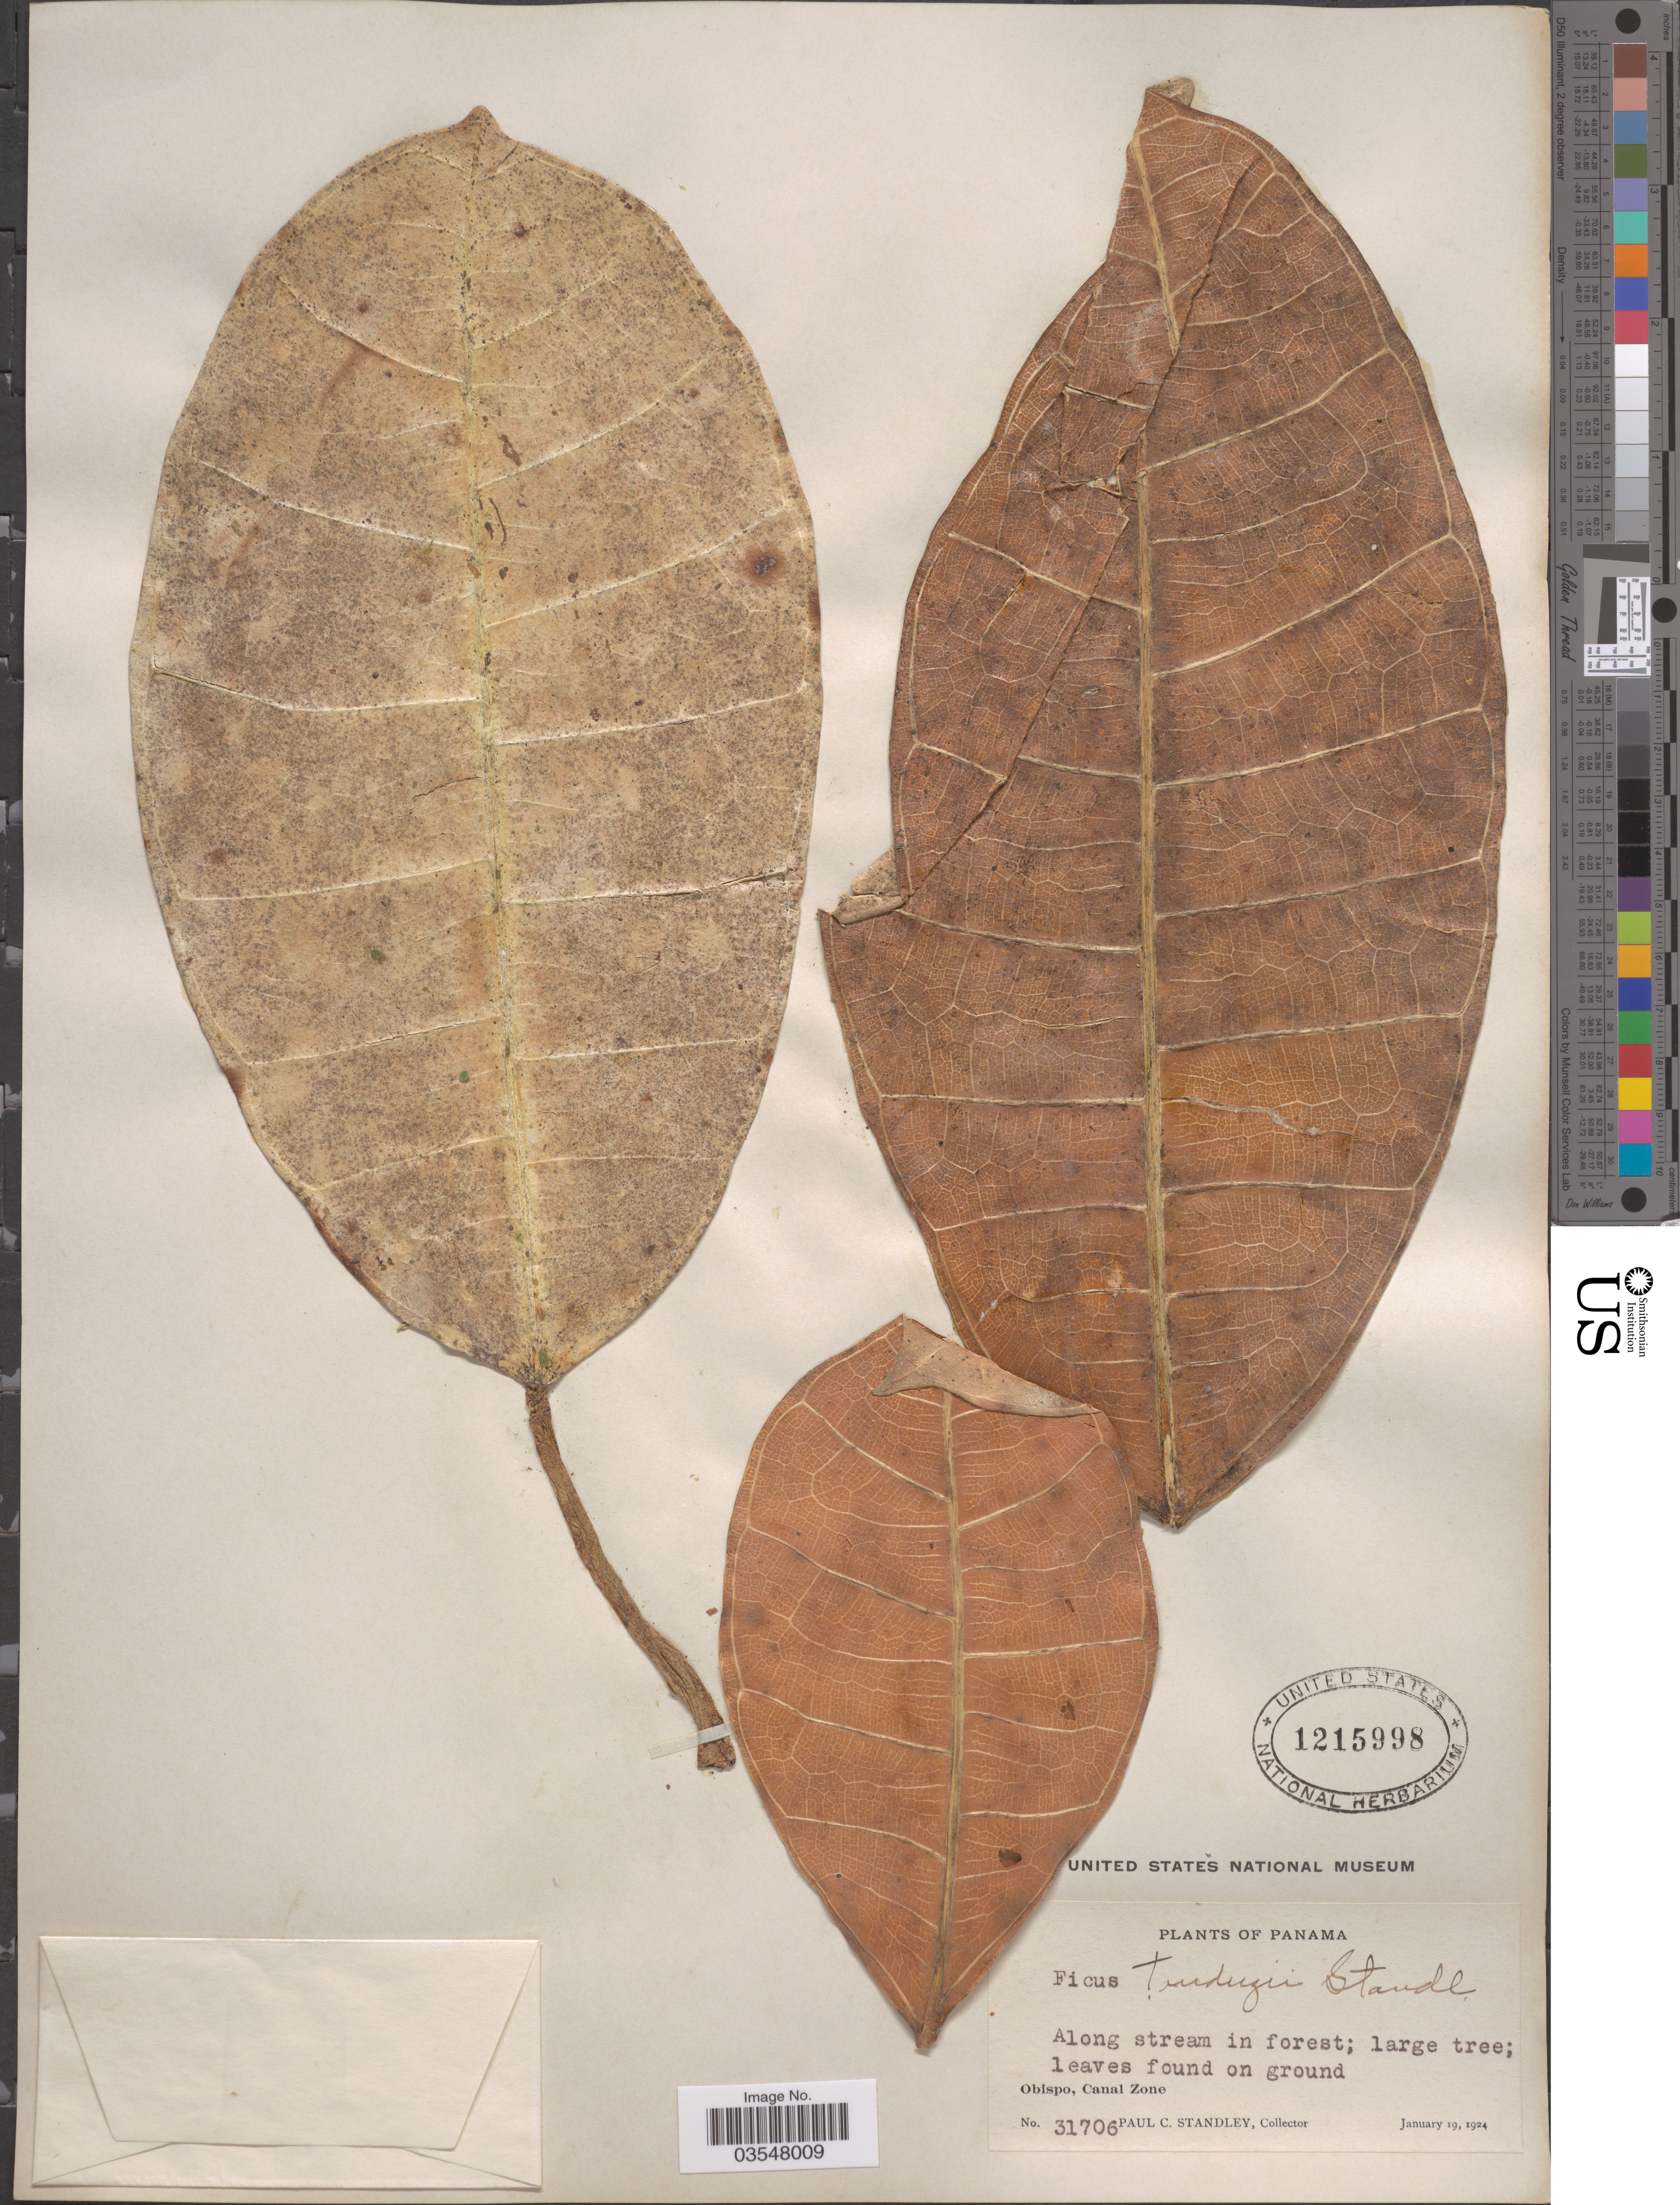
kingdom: Plantae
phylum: Tracheophyta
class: Magnoliopsida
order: Rosales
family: Moraceae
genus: Ficus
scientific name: Ficus tonduzii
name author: Standl.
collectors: P. C. Standley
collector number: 31706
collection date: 1924-01-19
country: Panama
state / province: Colón / Panamá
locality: Obispo, Canal Zone.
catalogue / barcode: US 1215998